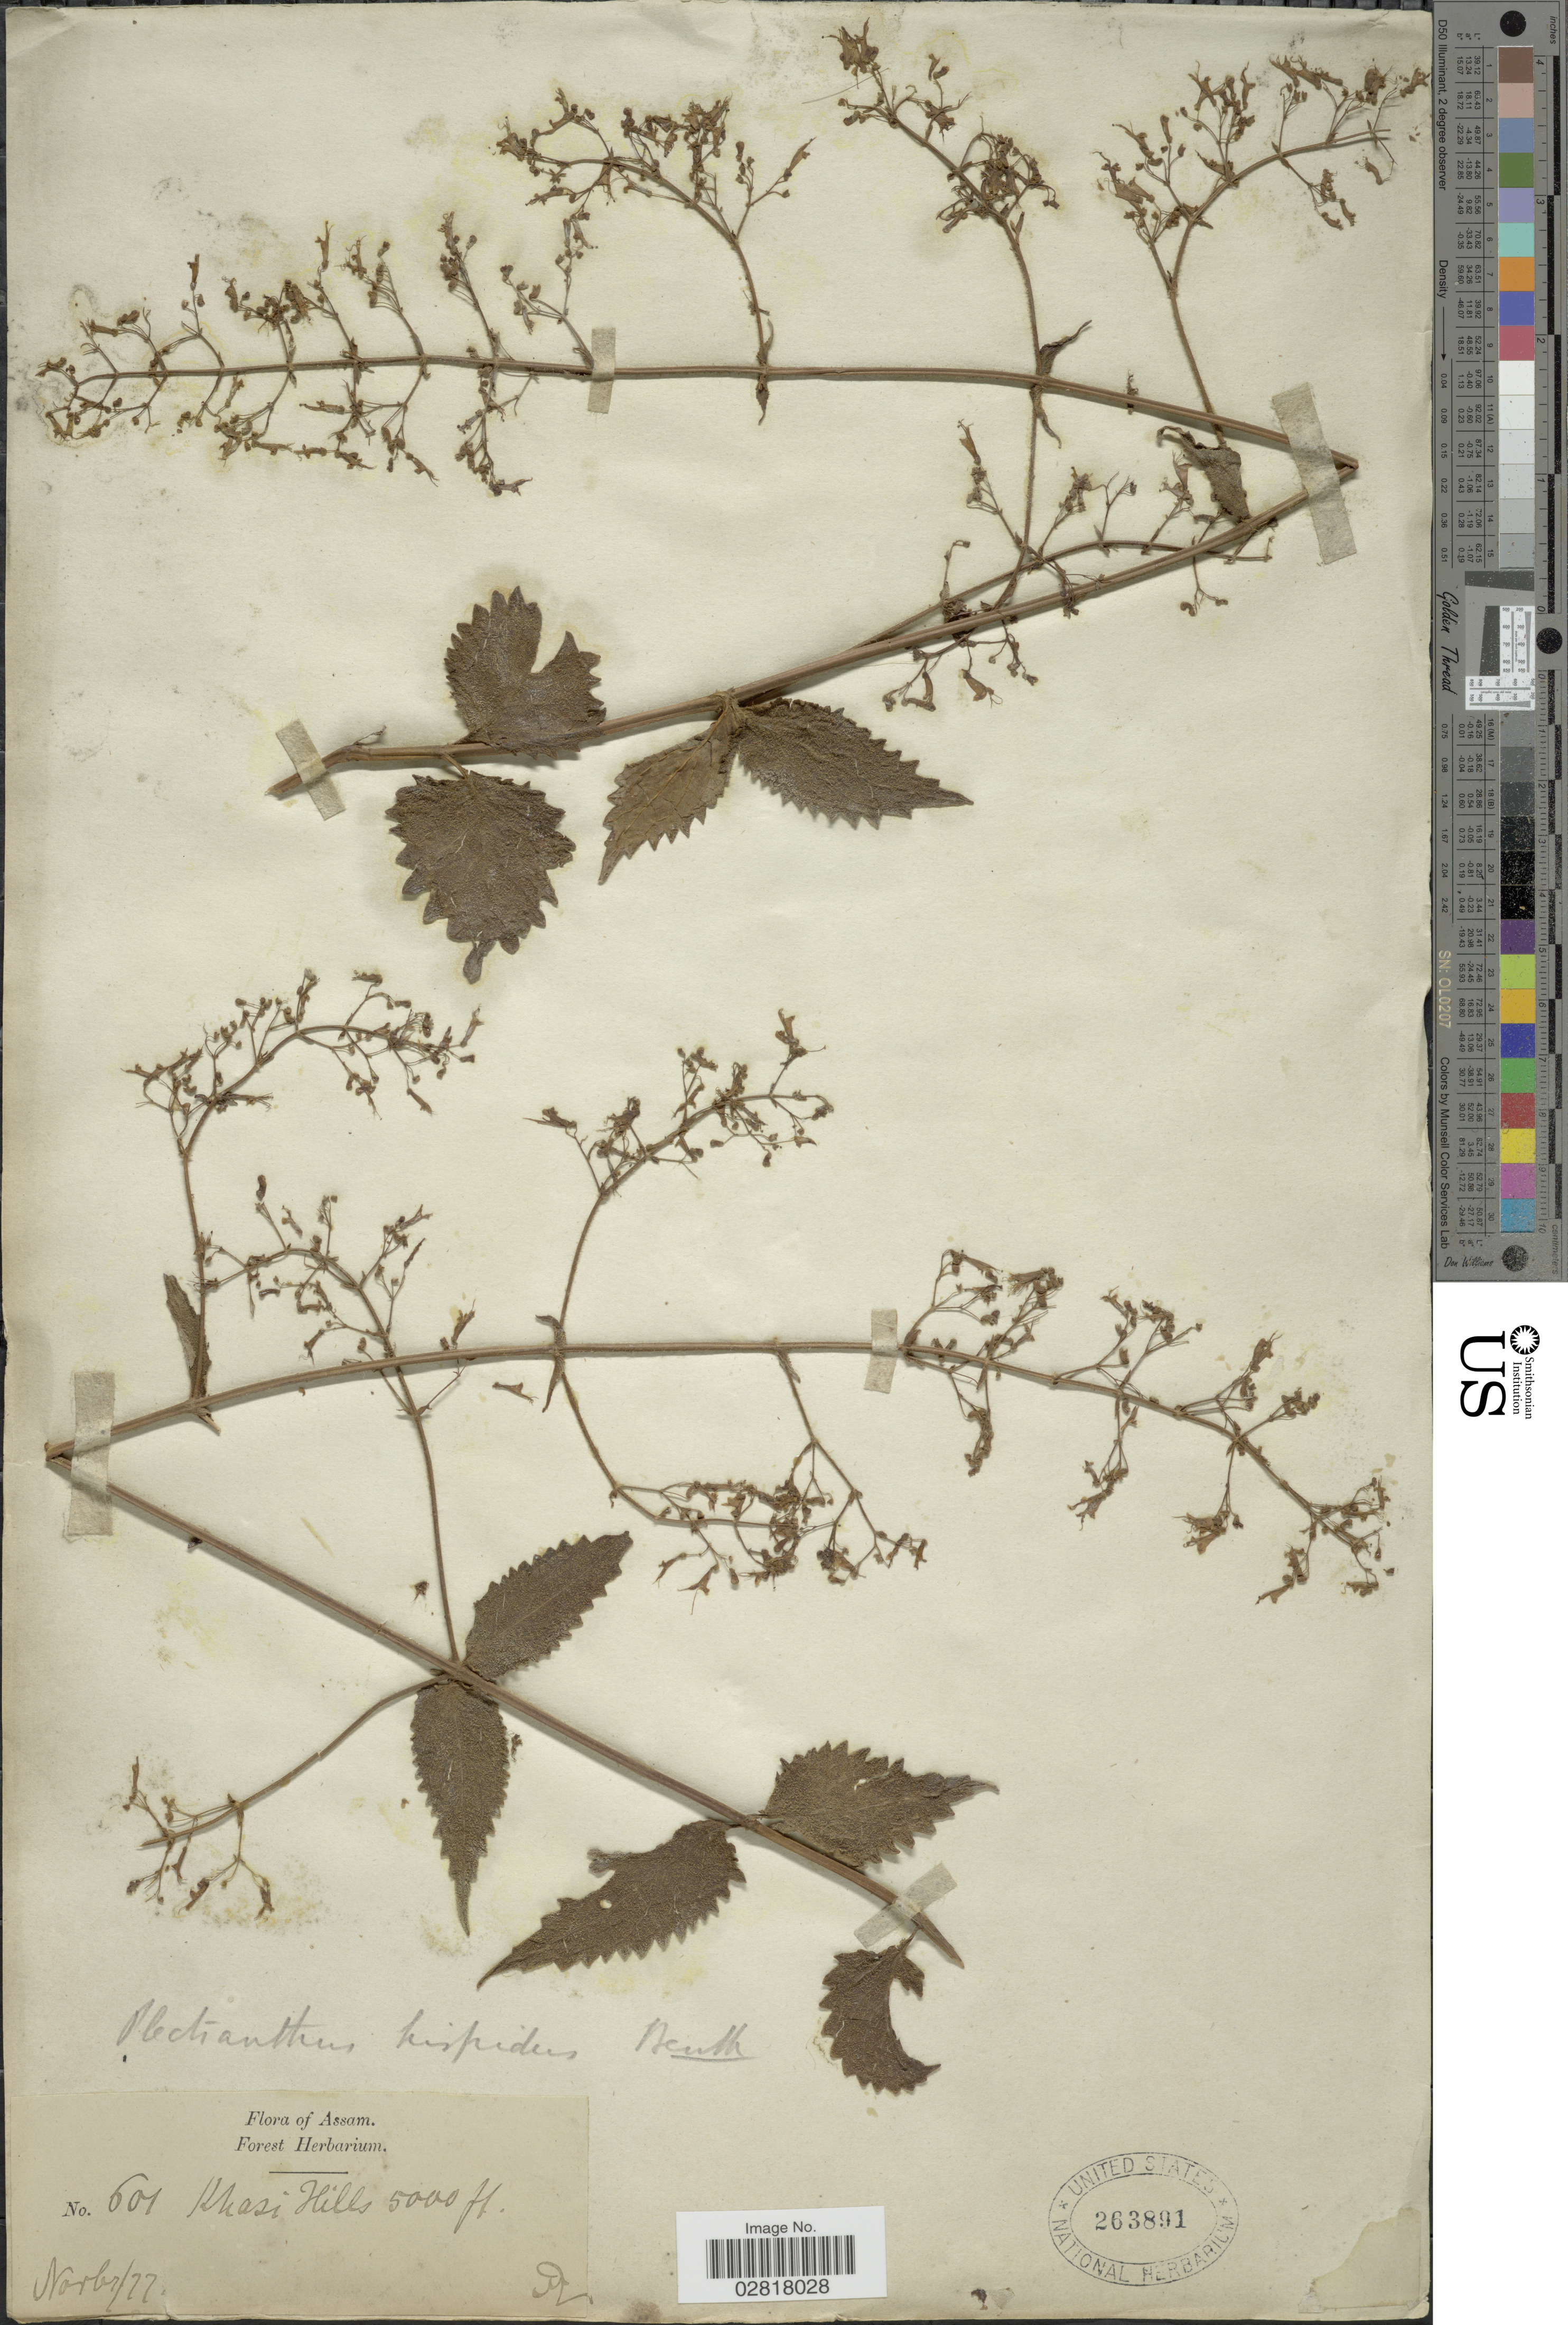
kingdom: Plantae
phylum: Tracheophyta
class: Magnoliopsida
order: Lamiales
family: Lamiaceae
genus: Plectranthus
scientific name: Plectranthus hispidus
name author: Benth.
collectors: Ex herb. Forest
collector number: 601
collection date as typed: Transcribed d/m/y: /11/77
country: India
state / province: Meghalaya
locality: Khasi Hills.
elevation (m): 1524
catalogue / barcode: US 263891